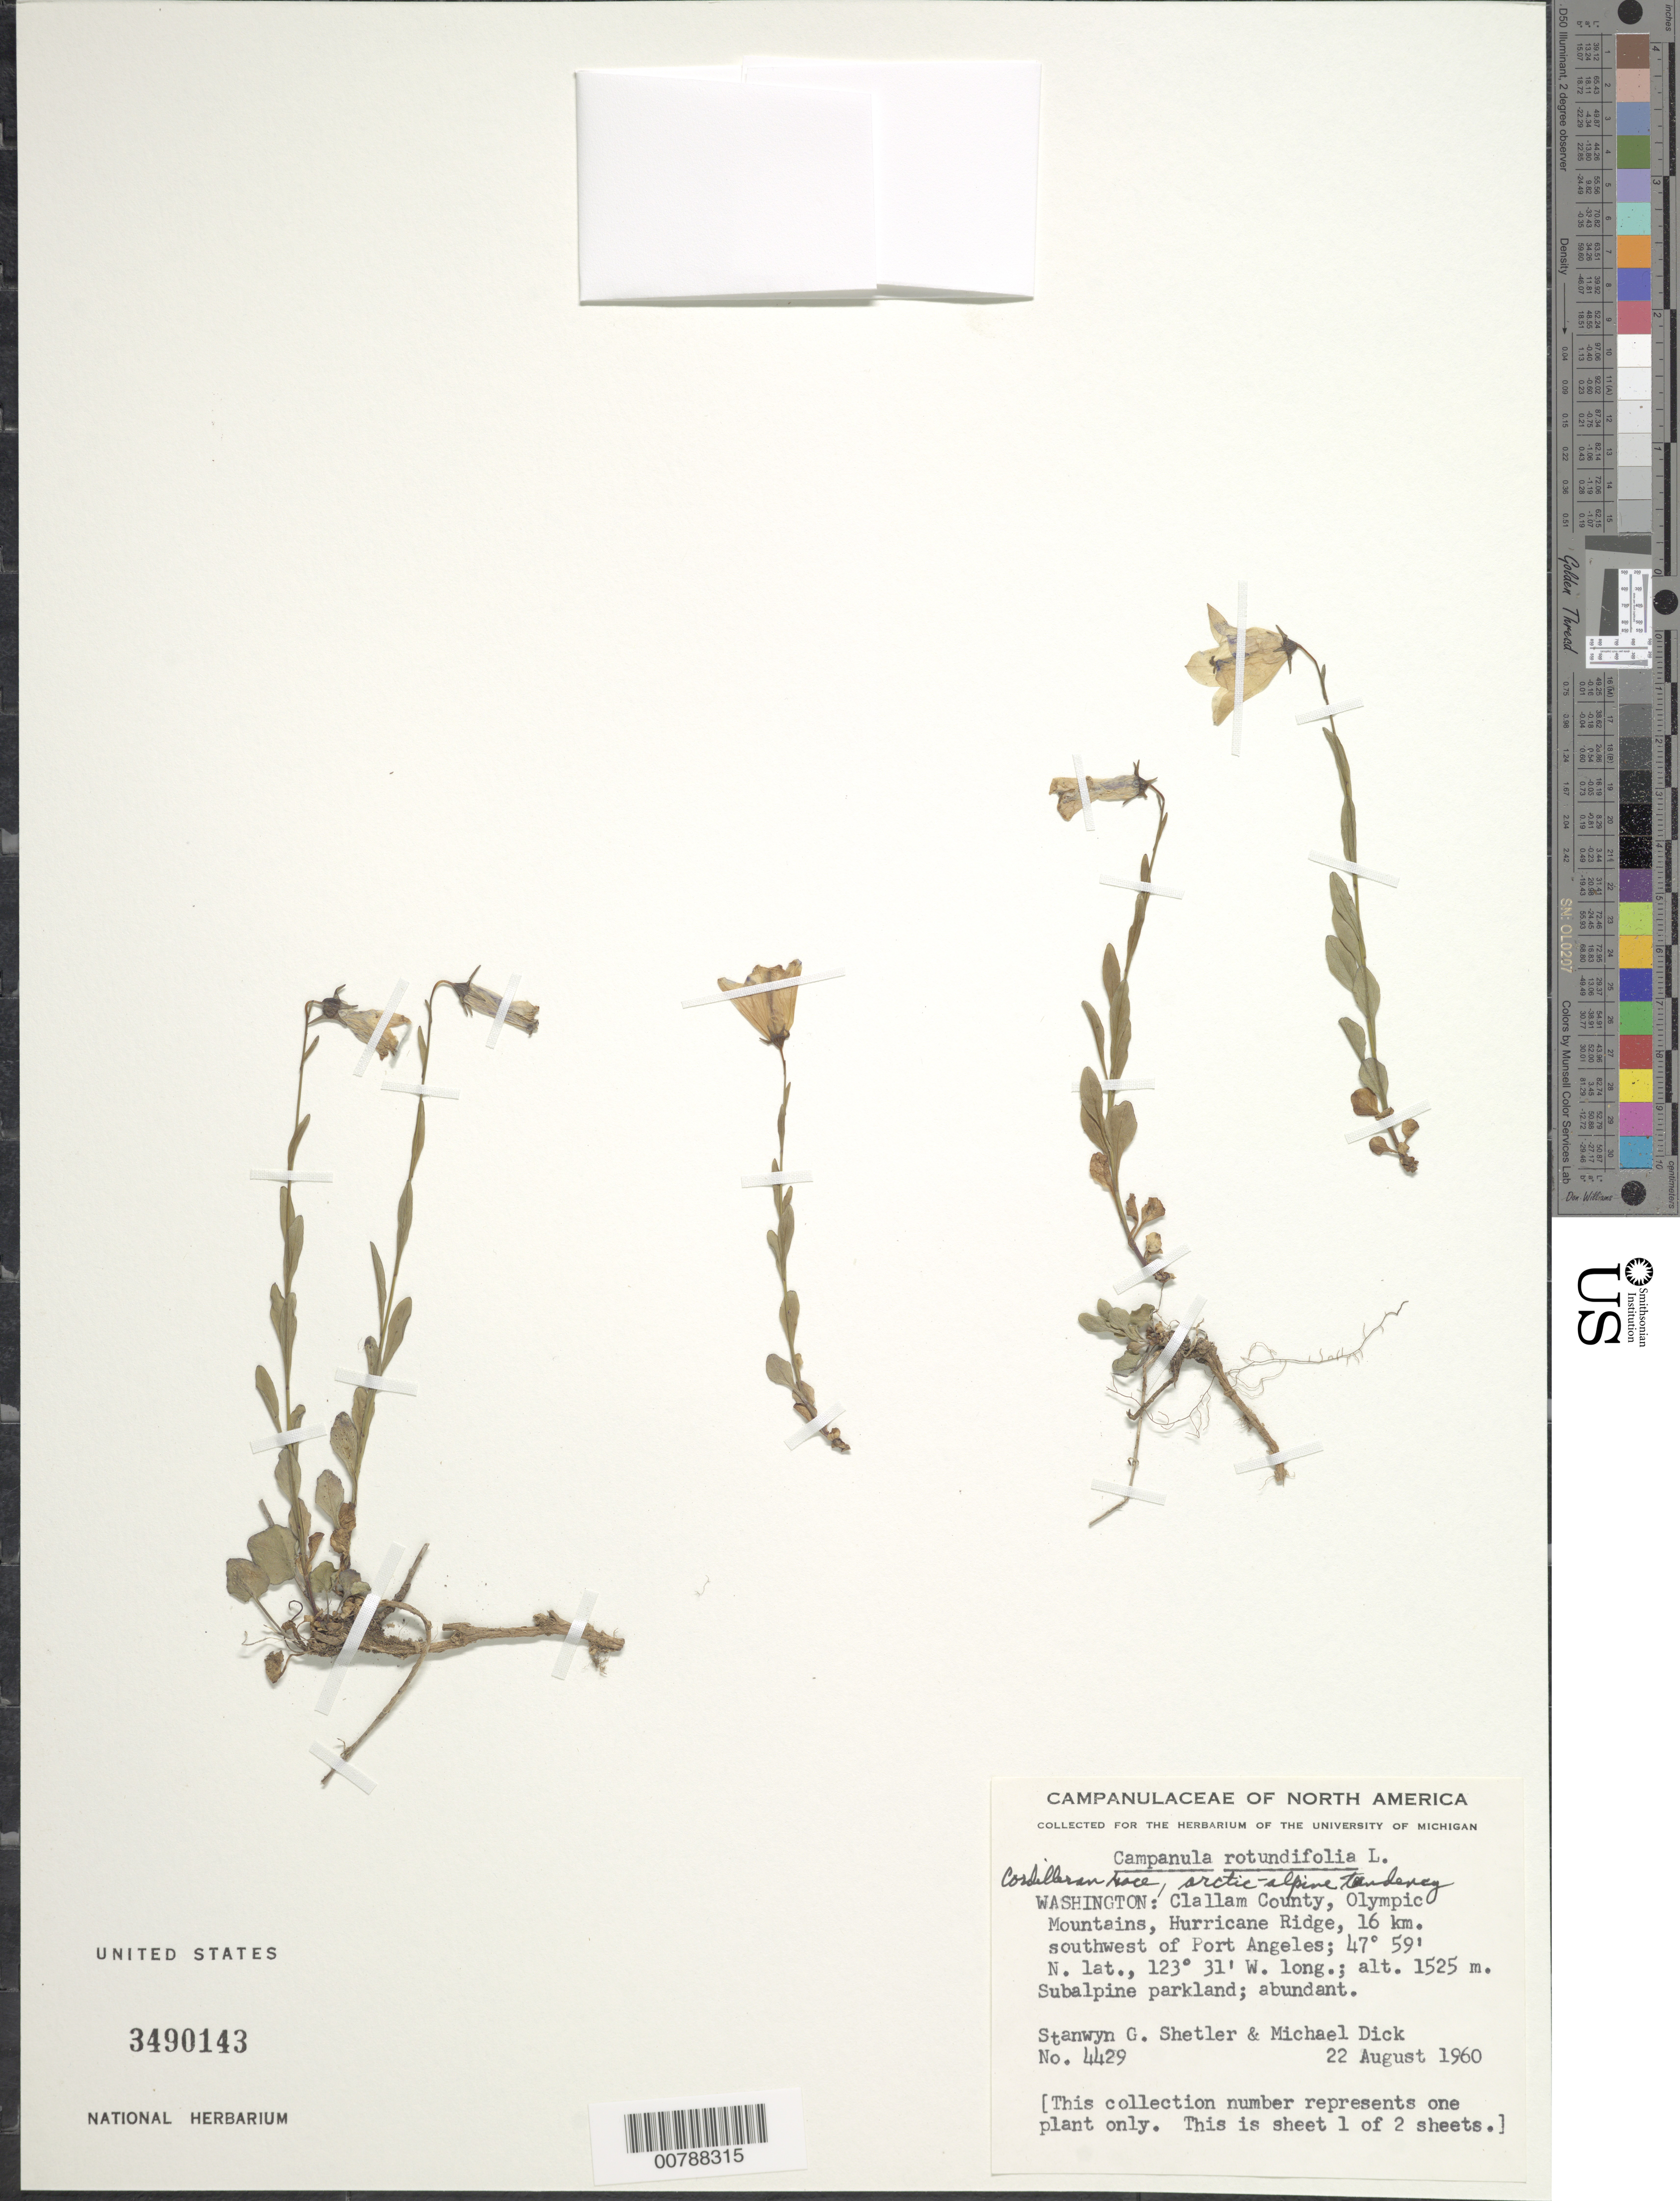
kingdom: Plantae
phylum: Tracheophyta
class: Magnoliopsida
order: Asterales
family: Campanulaceae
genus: Campanula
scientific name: Campanula rotundifolia L. Cordilleran race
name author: L.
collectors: S. Shetler & M. Dick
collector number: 4429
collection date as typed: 22 August 1960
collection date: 1960-08-22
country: United States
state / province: Washington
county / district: Clallam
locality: Olympic Mountains, Hurricane Ridge, 16 km. southwest of Port Angeles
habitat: Subalpine parkland.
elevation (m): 1525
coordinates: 47 59' N, 123 31' W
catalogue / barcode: US 3490143